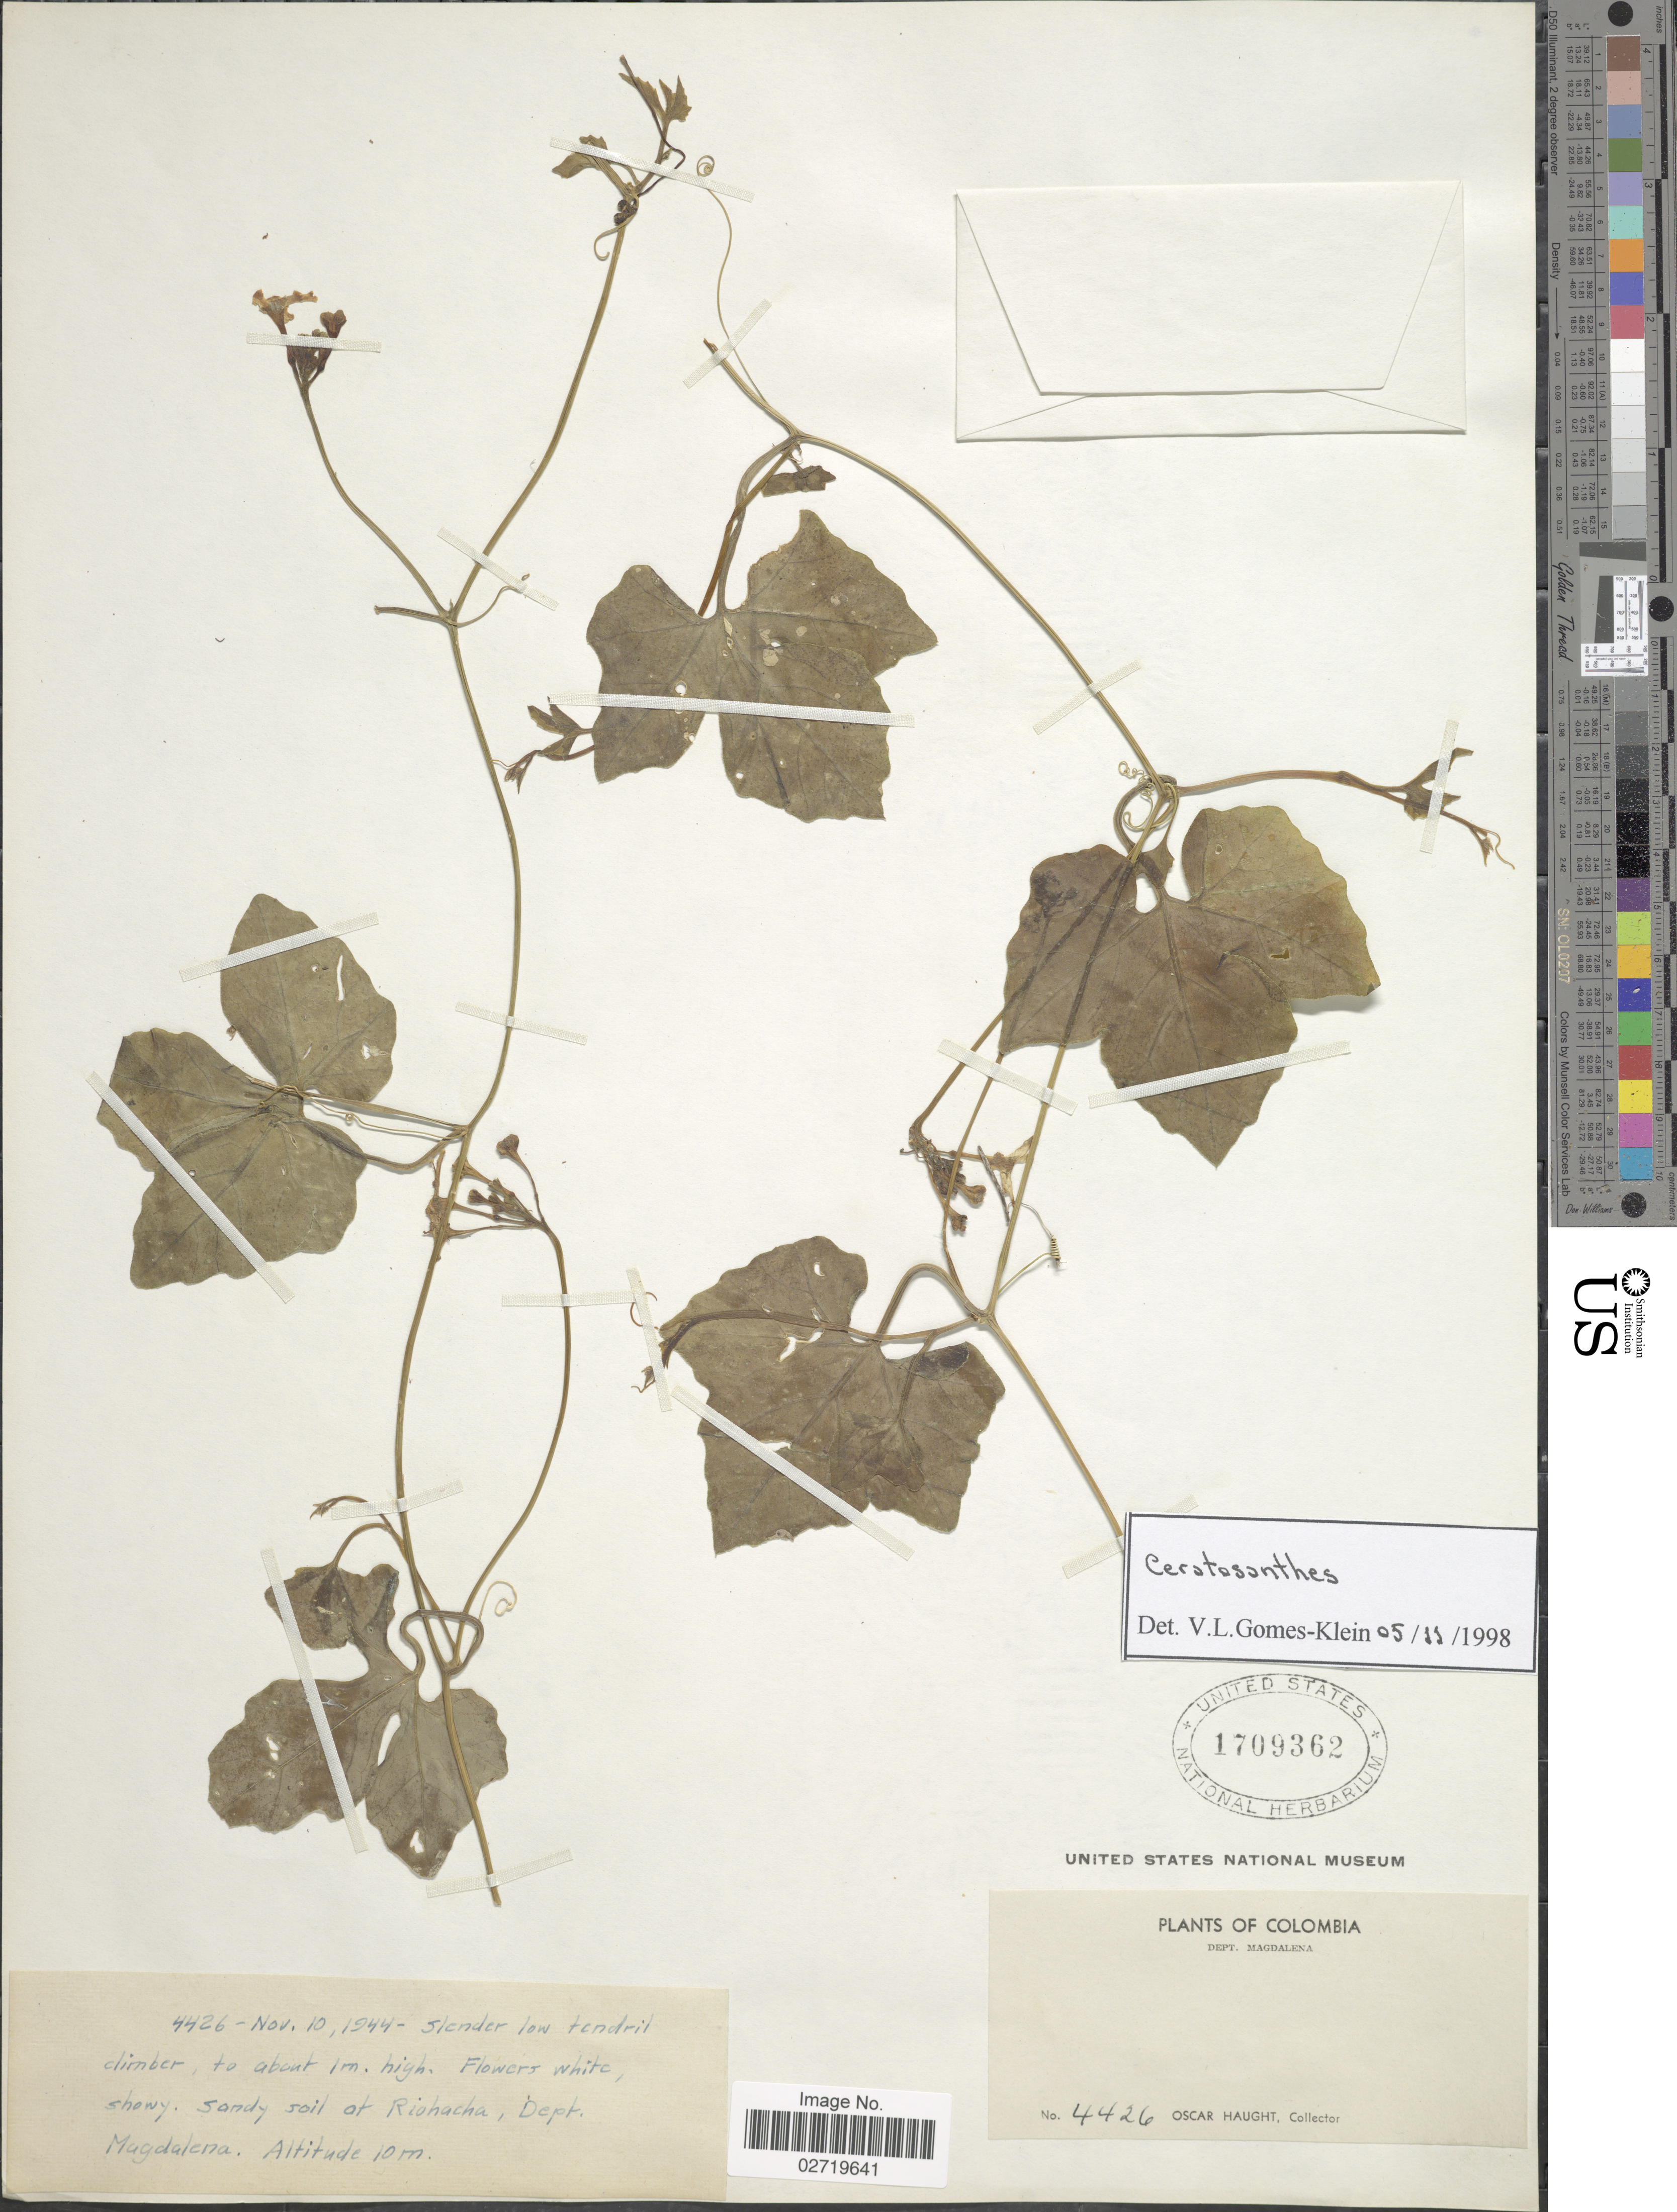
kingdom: Plantae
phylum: Tracheophyta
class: Magnoliopsida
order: Cucurbitales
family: Cucurbitaceae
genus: Ceratosanthes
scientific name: Ceratosanthes sp.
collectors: O. Haught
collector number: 4426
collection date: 1944-11-10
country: Colombia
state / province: Magdalena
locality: Dept. Magdalena, Sand soil at Riohacha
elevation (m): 10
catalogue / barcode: US 1709362